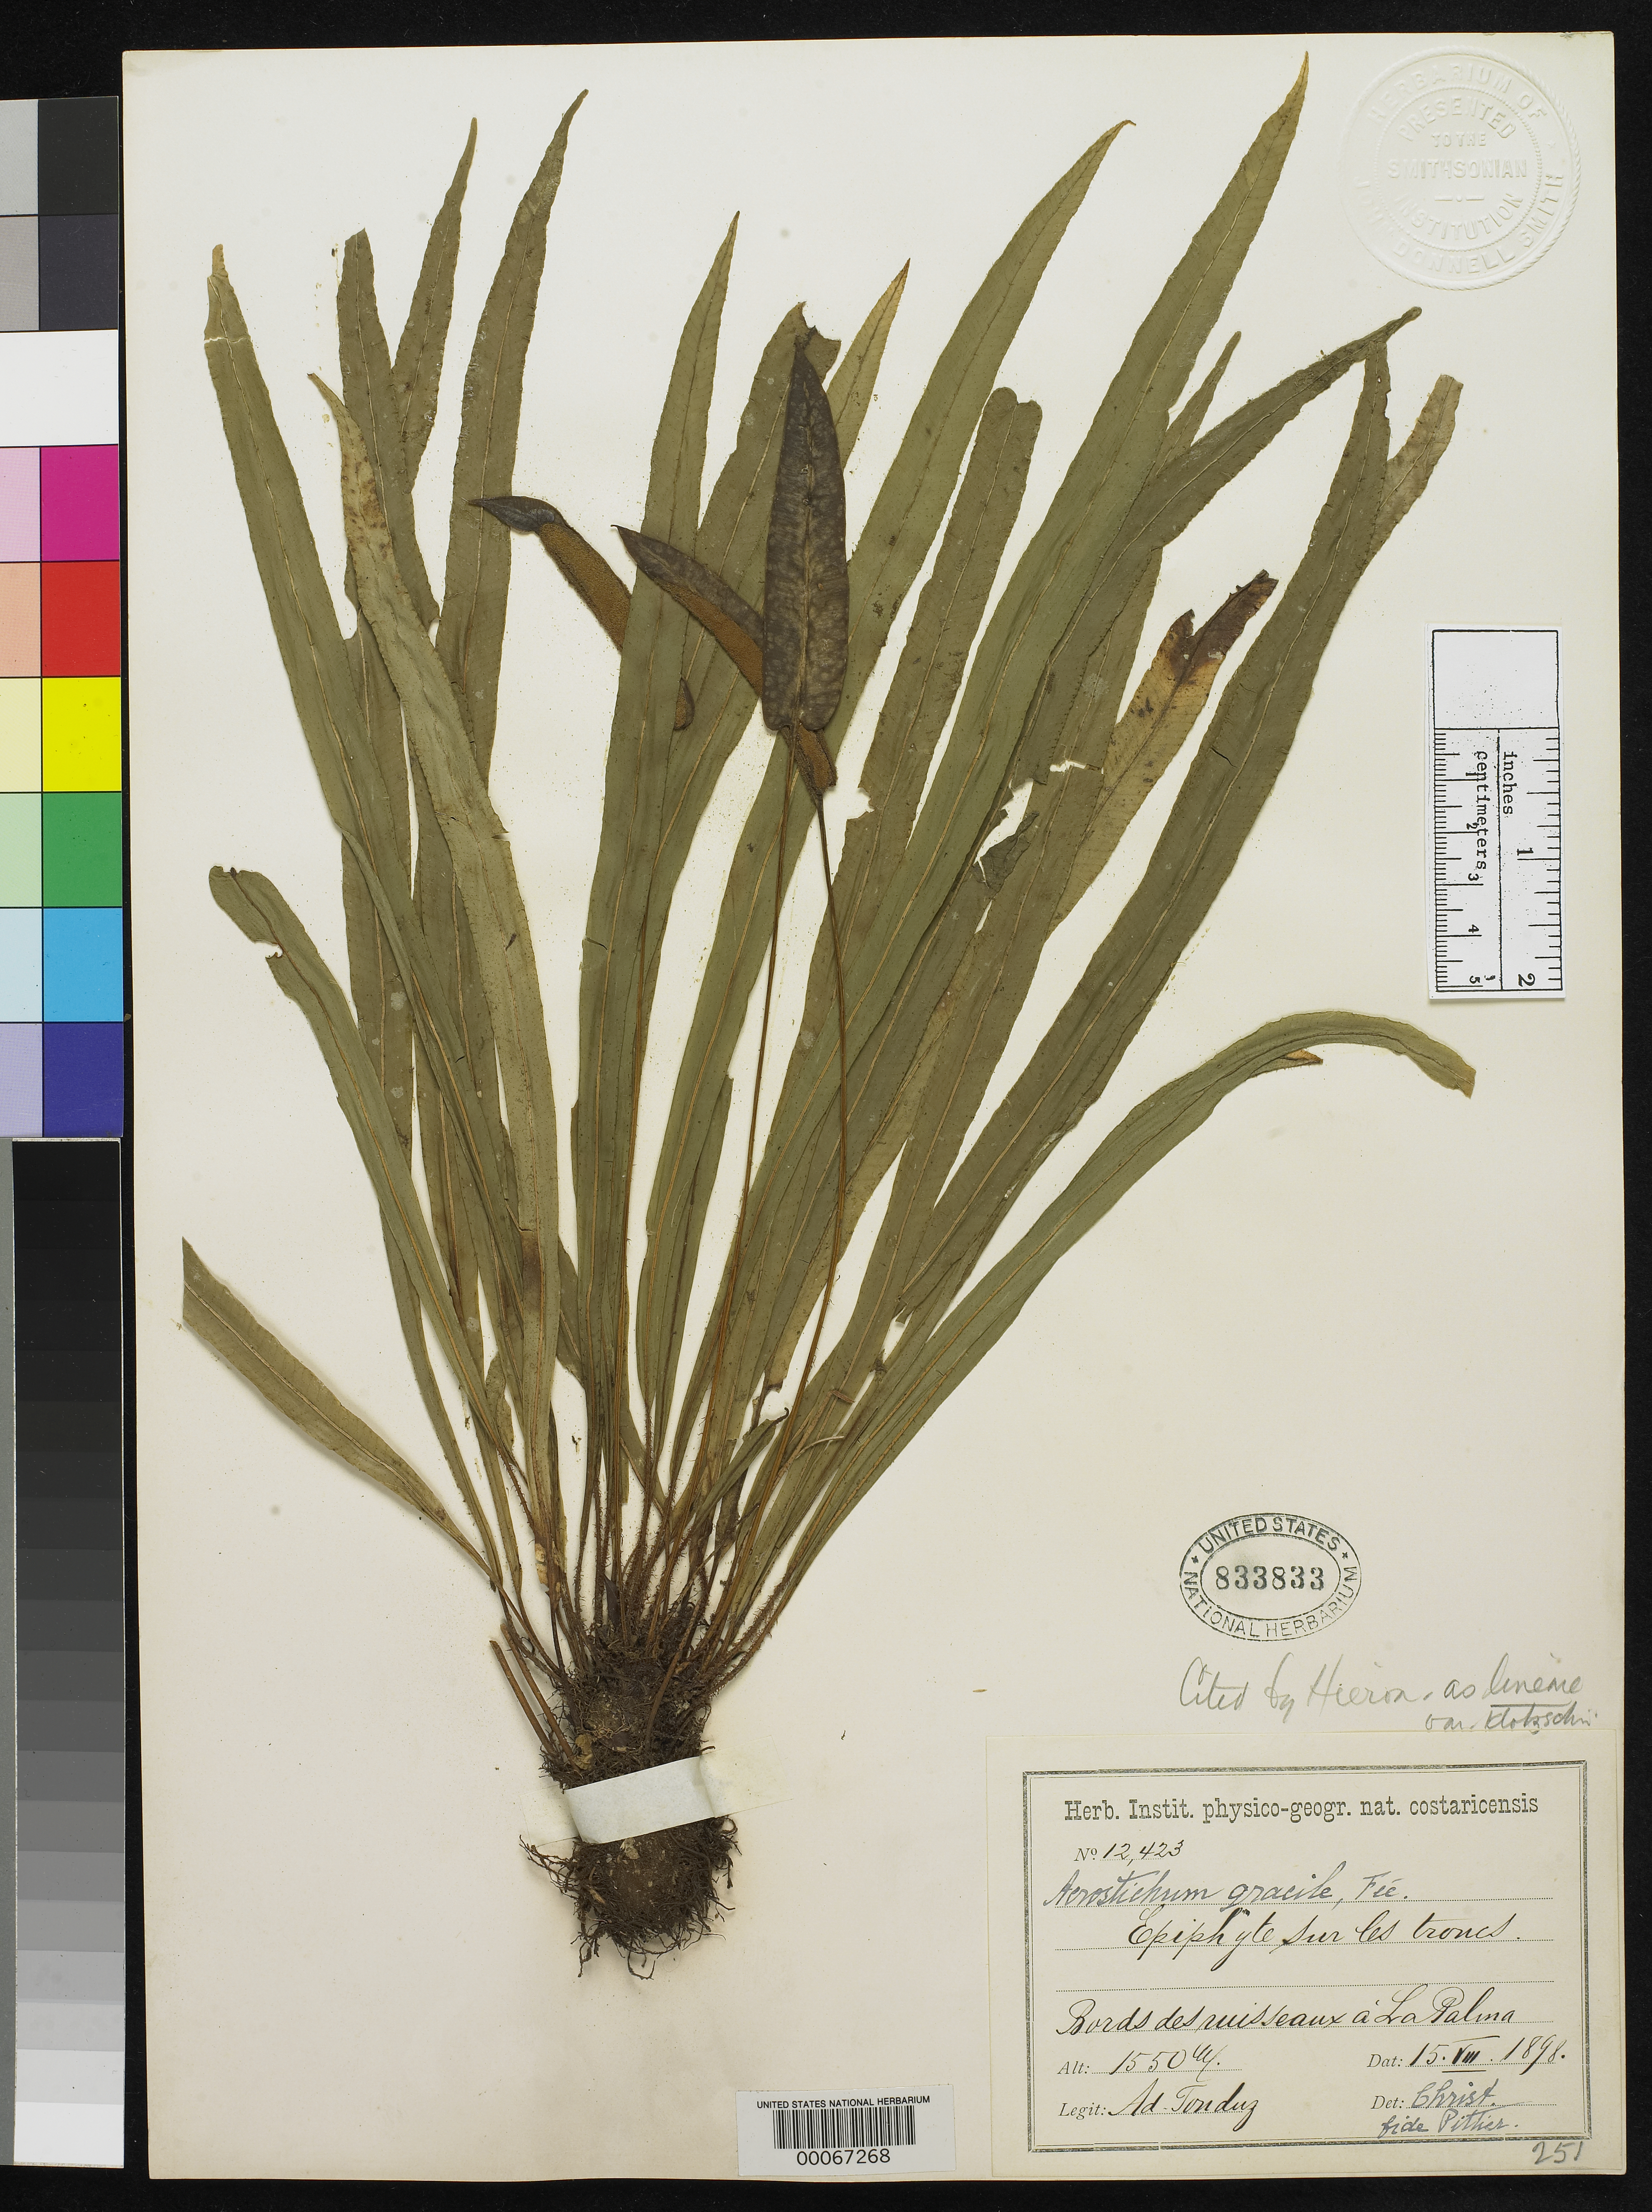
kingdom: Plantae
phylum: Tracheophyta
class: Polypodiopsida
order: Polypodiales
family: Dryopteridaceae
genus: Elaphoglossum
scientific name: Elaphoglossum cordigerum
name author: Christ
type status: Isosyntype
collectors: A. Tonduz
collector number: C.R. Nat. Herb. 12423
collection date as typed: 15 Aug 1898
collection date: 1898-08-15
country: Costa Rica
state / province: San José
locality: La Palma.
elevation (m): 1550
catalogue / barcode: US 833833